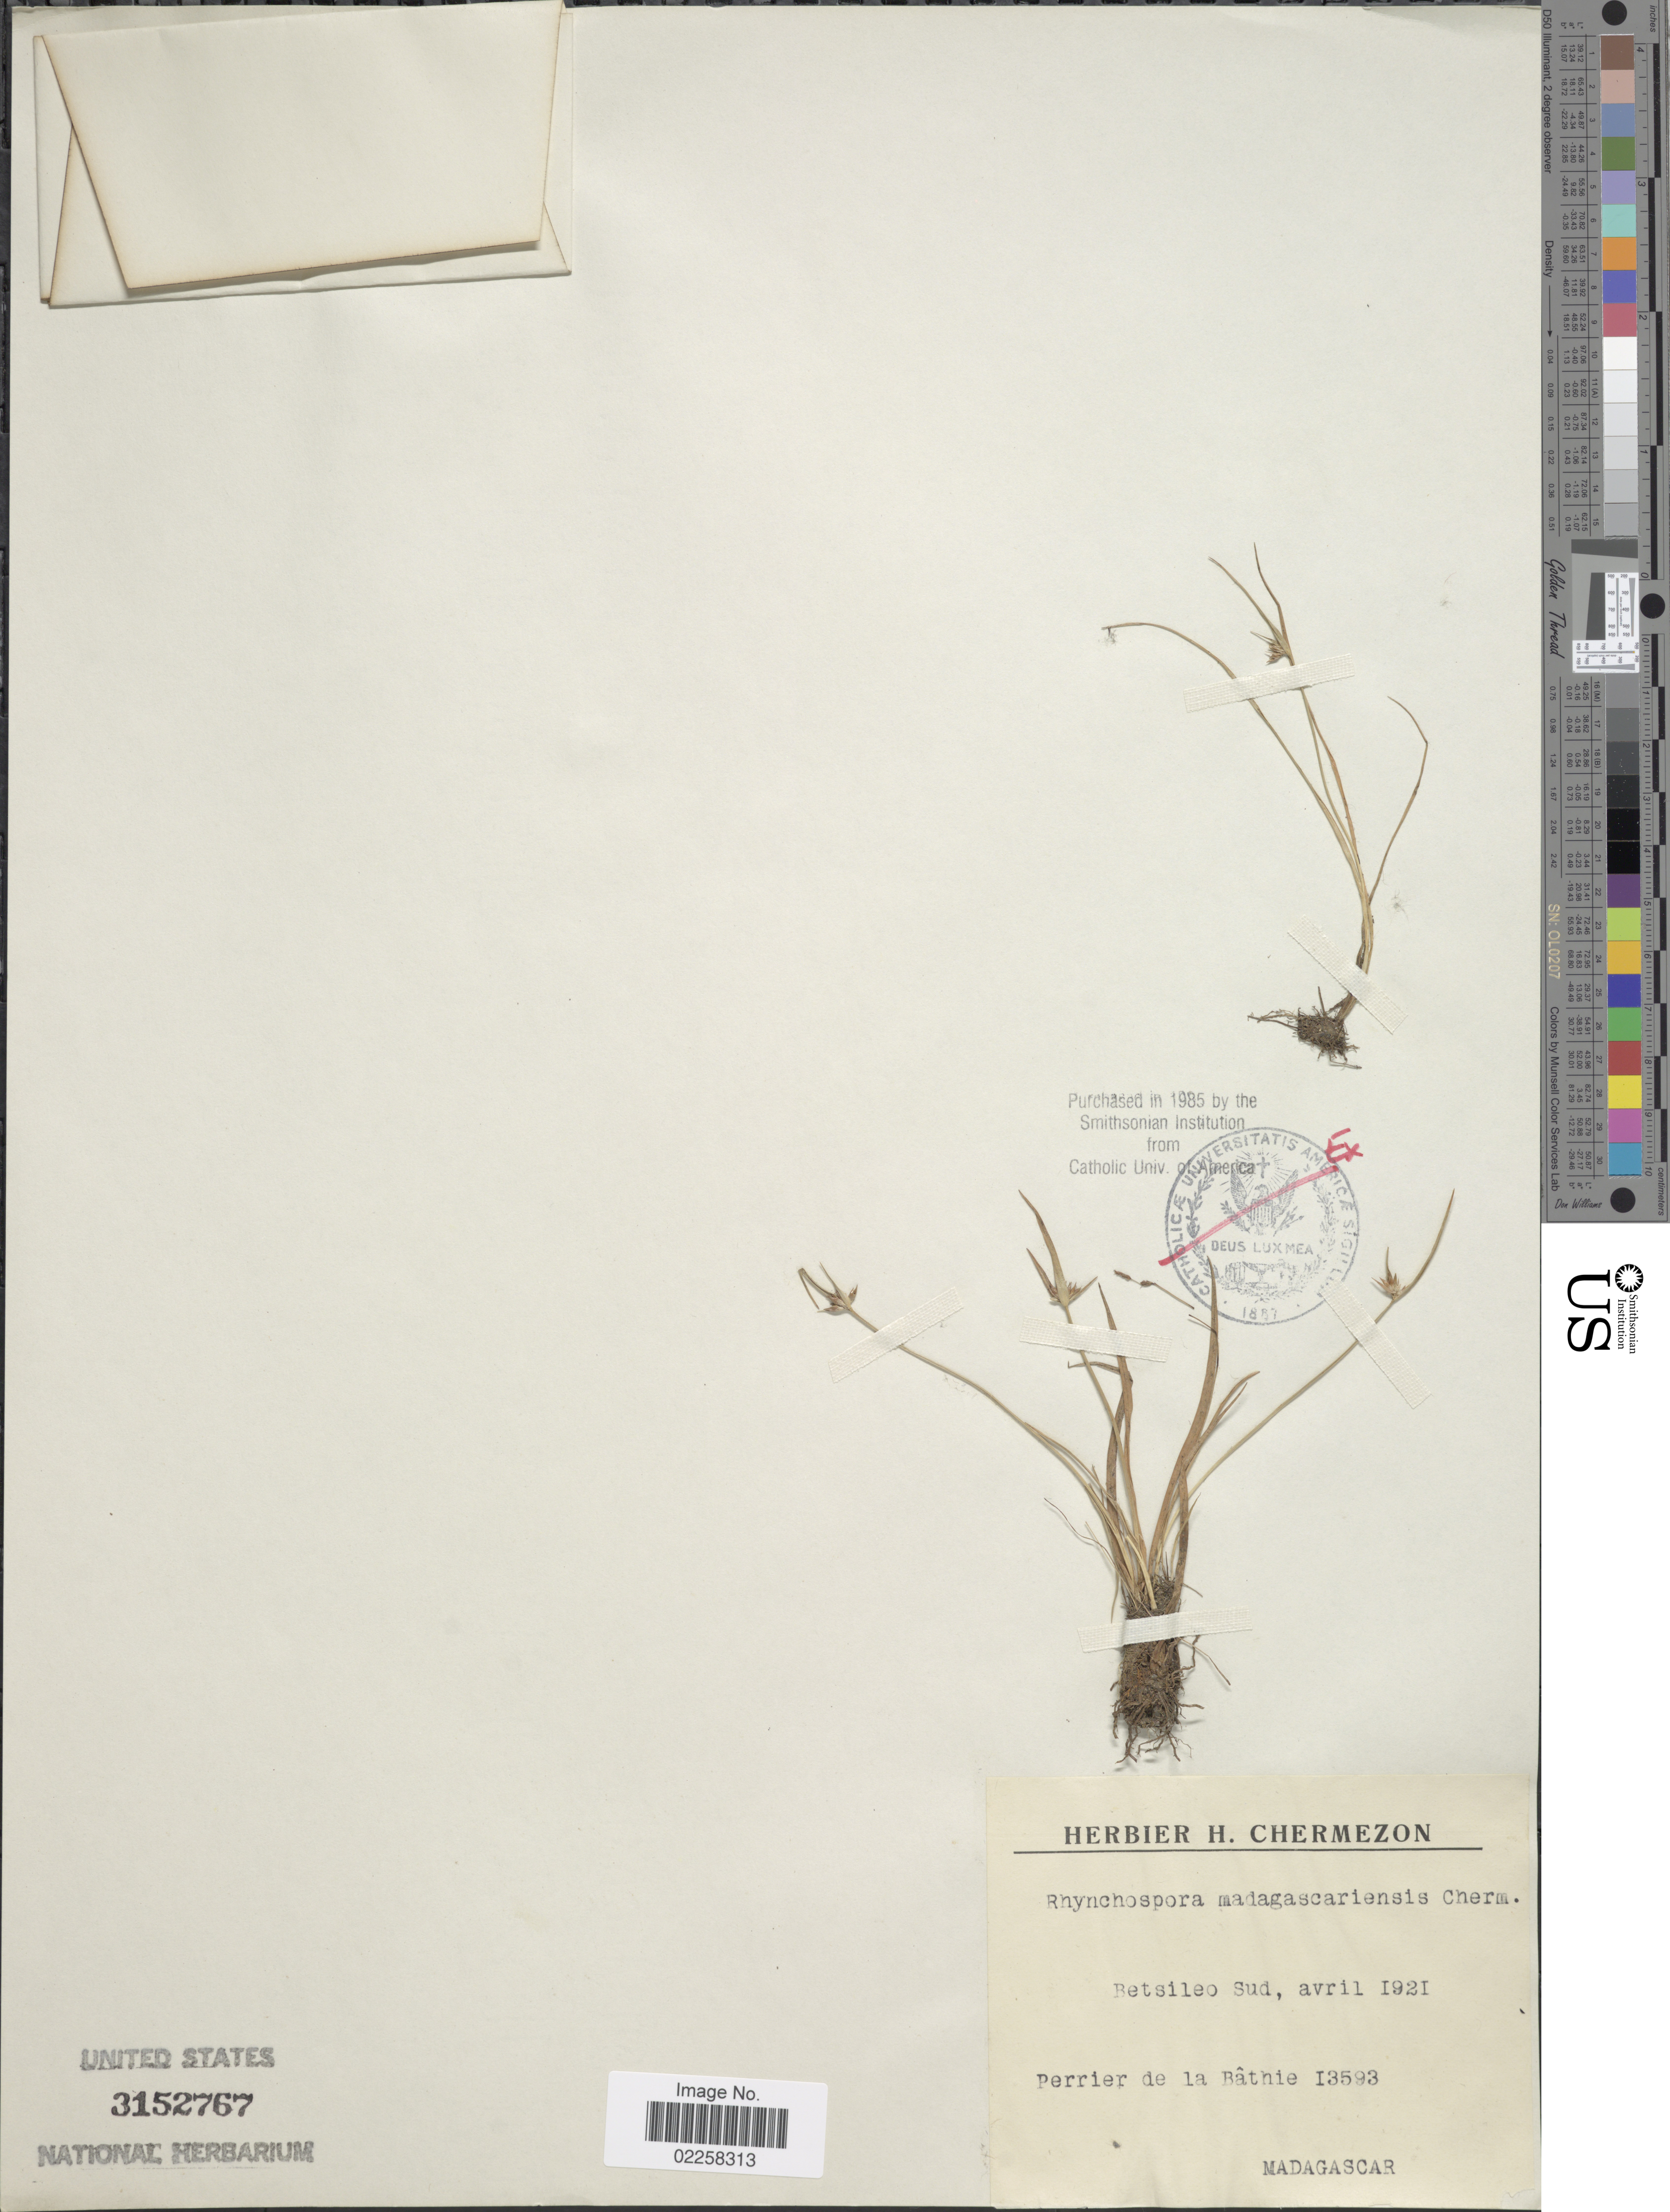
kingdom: Plantae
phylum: Tracheophyta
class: Liliopsida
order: Poales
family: Cyperaceae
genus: Rhynchospora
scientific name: Rhynchospora rubra subsp. africana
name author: J. Raynal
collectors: Perrier de la Bâthie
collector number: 13593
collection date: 1921-04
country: Madagascar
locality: Betsileo Sud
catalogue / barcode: US 3152767